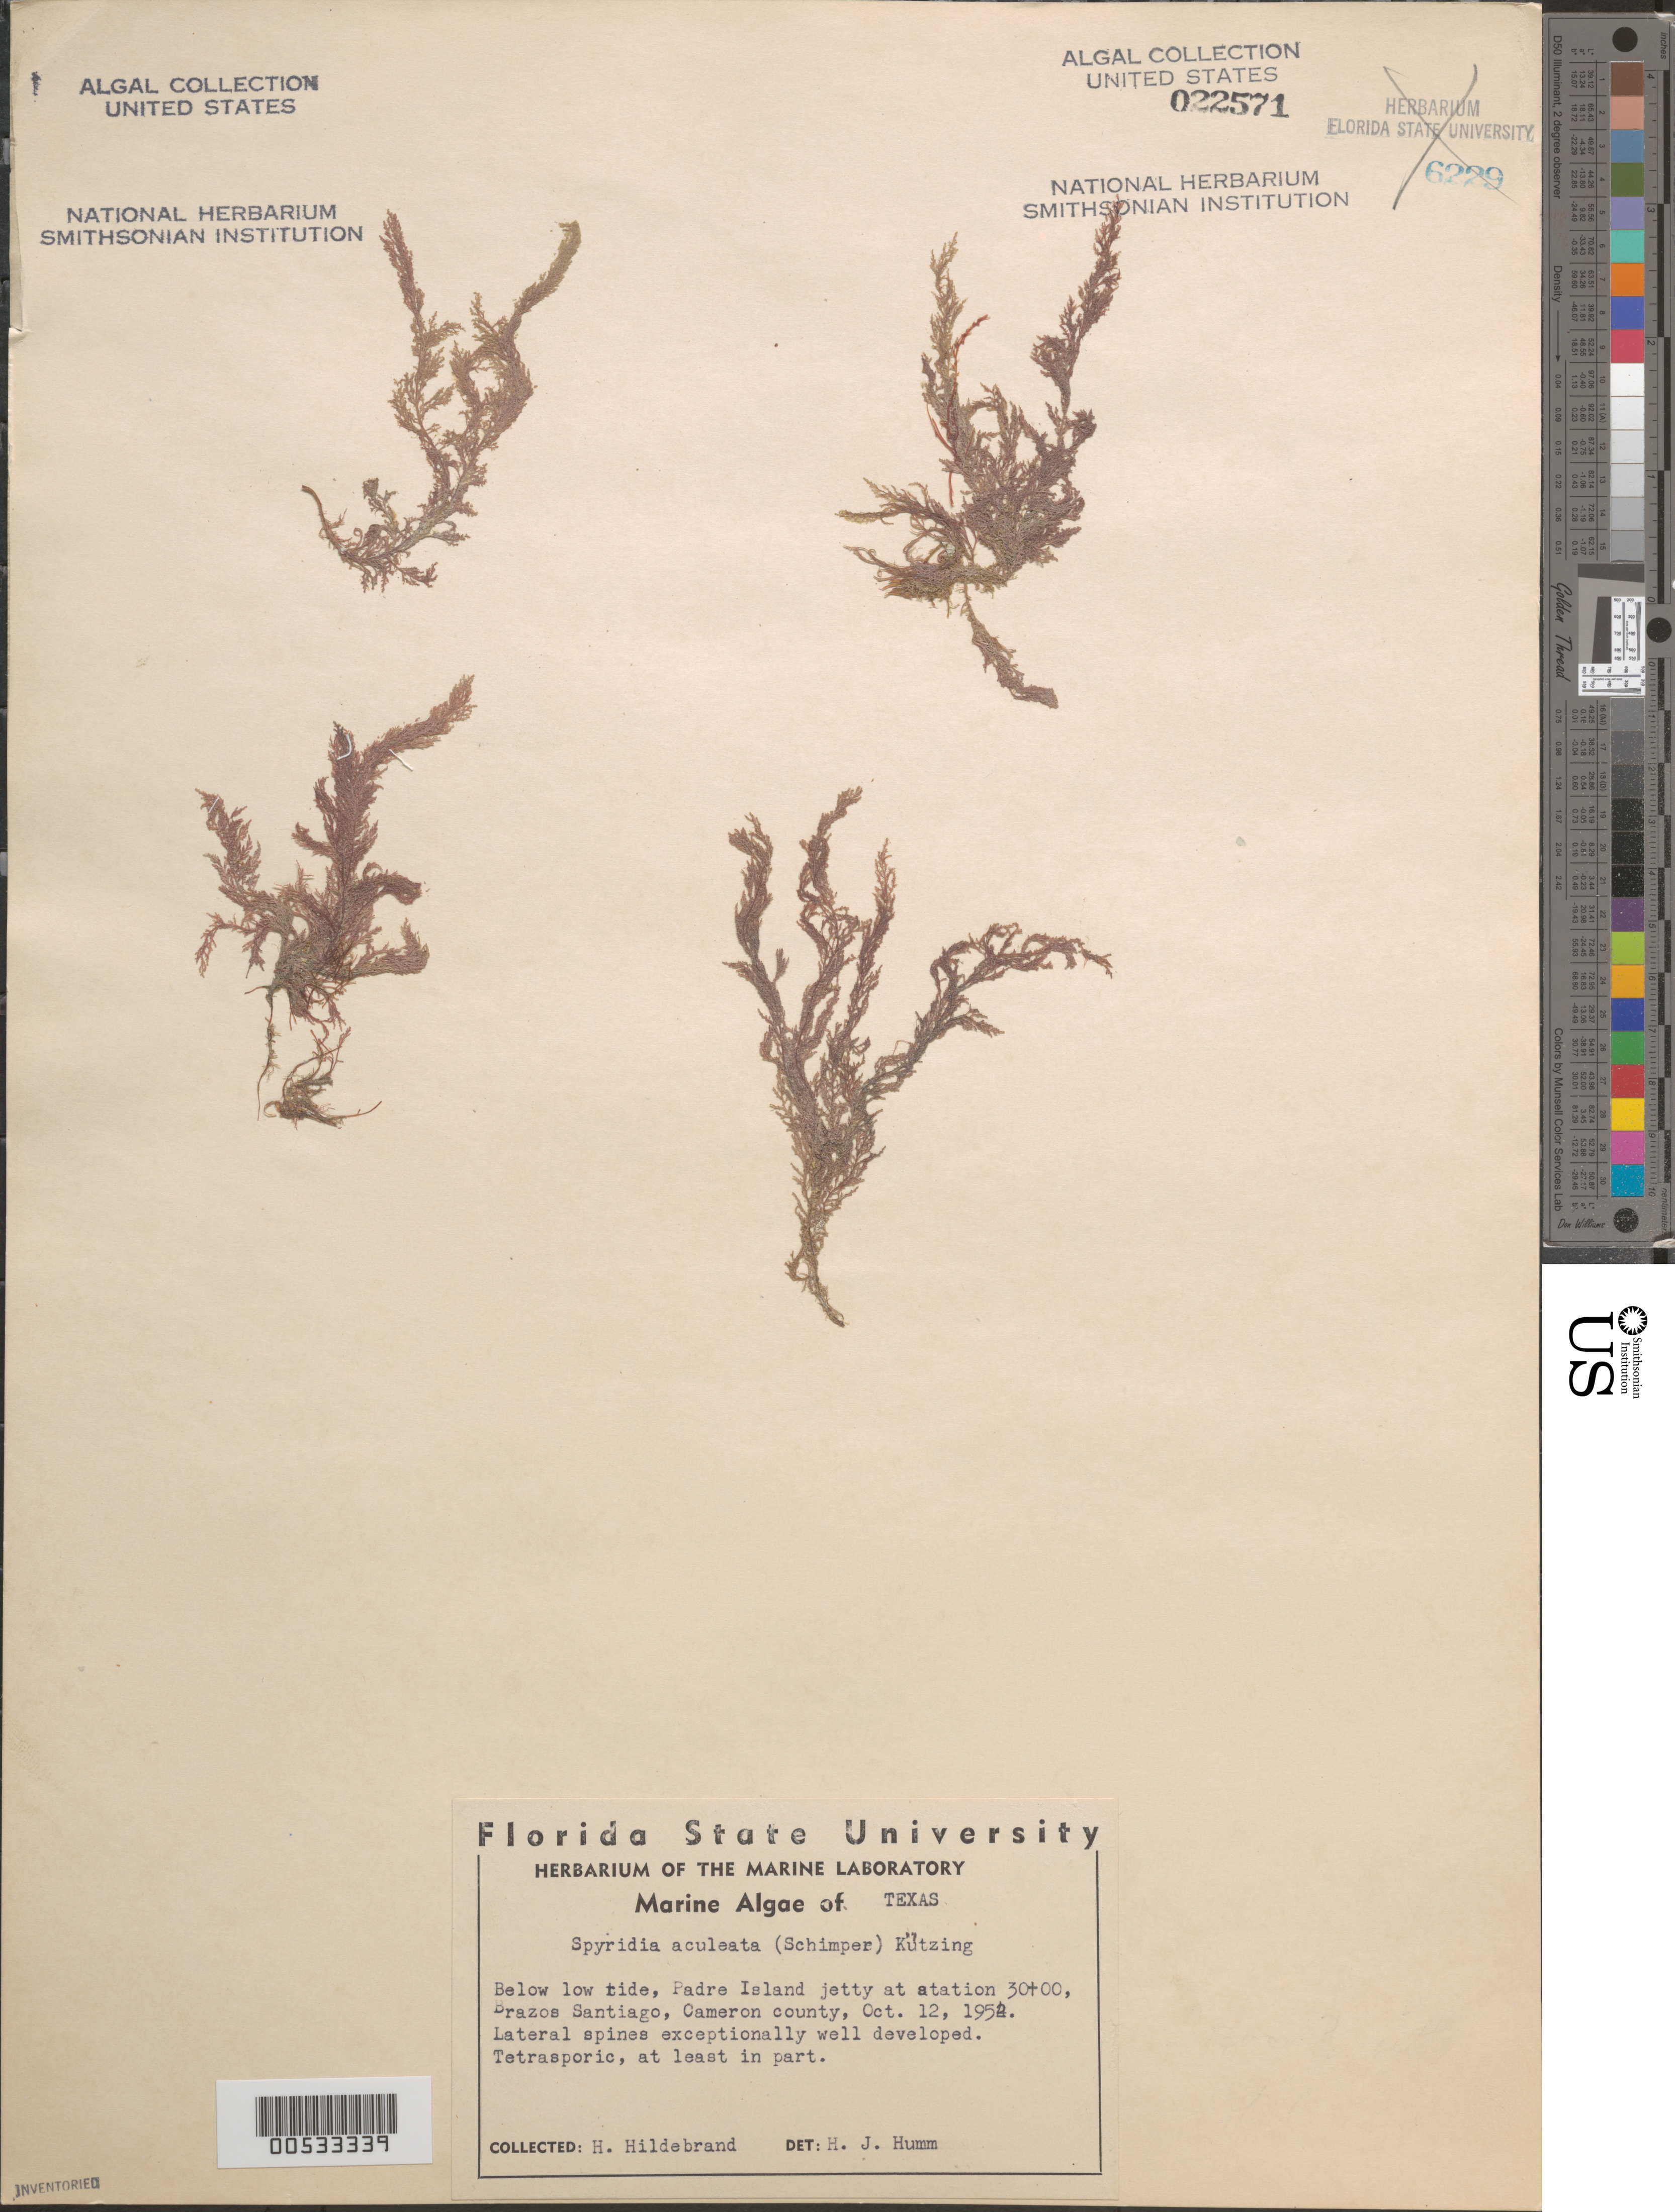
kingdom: Plantae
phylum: Rhodophyta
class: Florideophyceae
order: Ceramiales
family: Spyridiaceae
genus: Spyridia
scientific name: Spyridia aculeata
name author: (C. Agardh ex Decne.) Kütz.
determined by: Humm, Harold J.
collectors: H. Hildebrand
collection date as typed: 12 Oct 1952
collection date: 1952-10-12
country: United States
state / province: Texas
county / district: Cameron County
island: Brazos Island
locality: Brazos Santiago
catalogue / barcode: US 22571